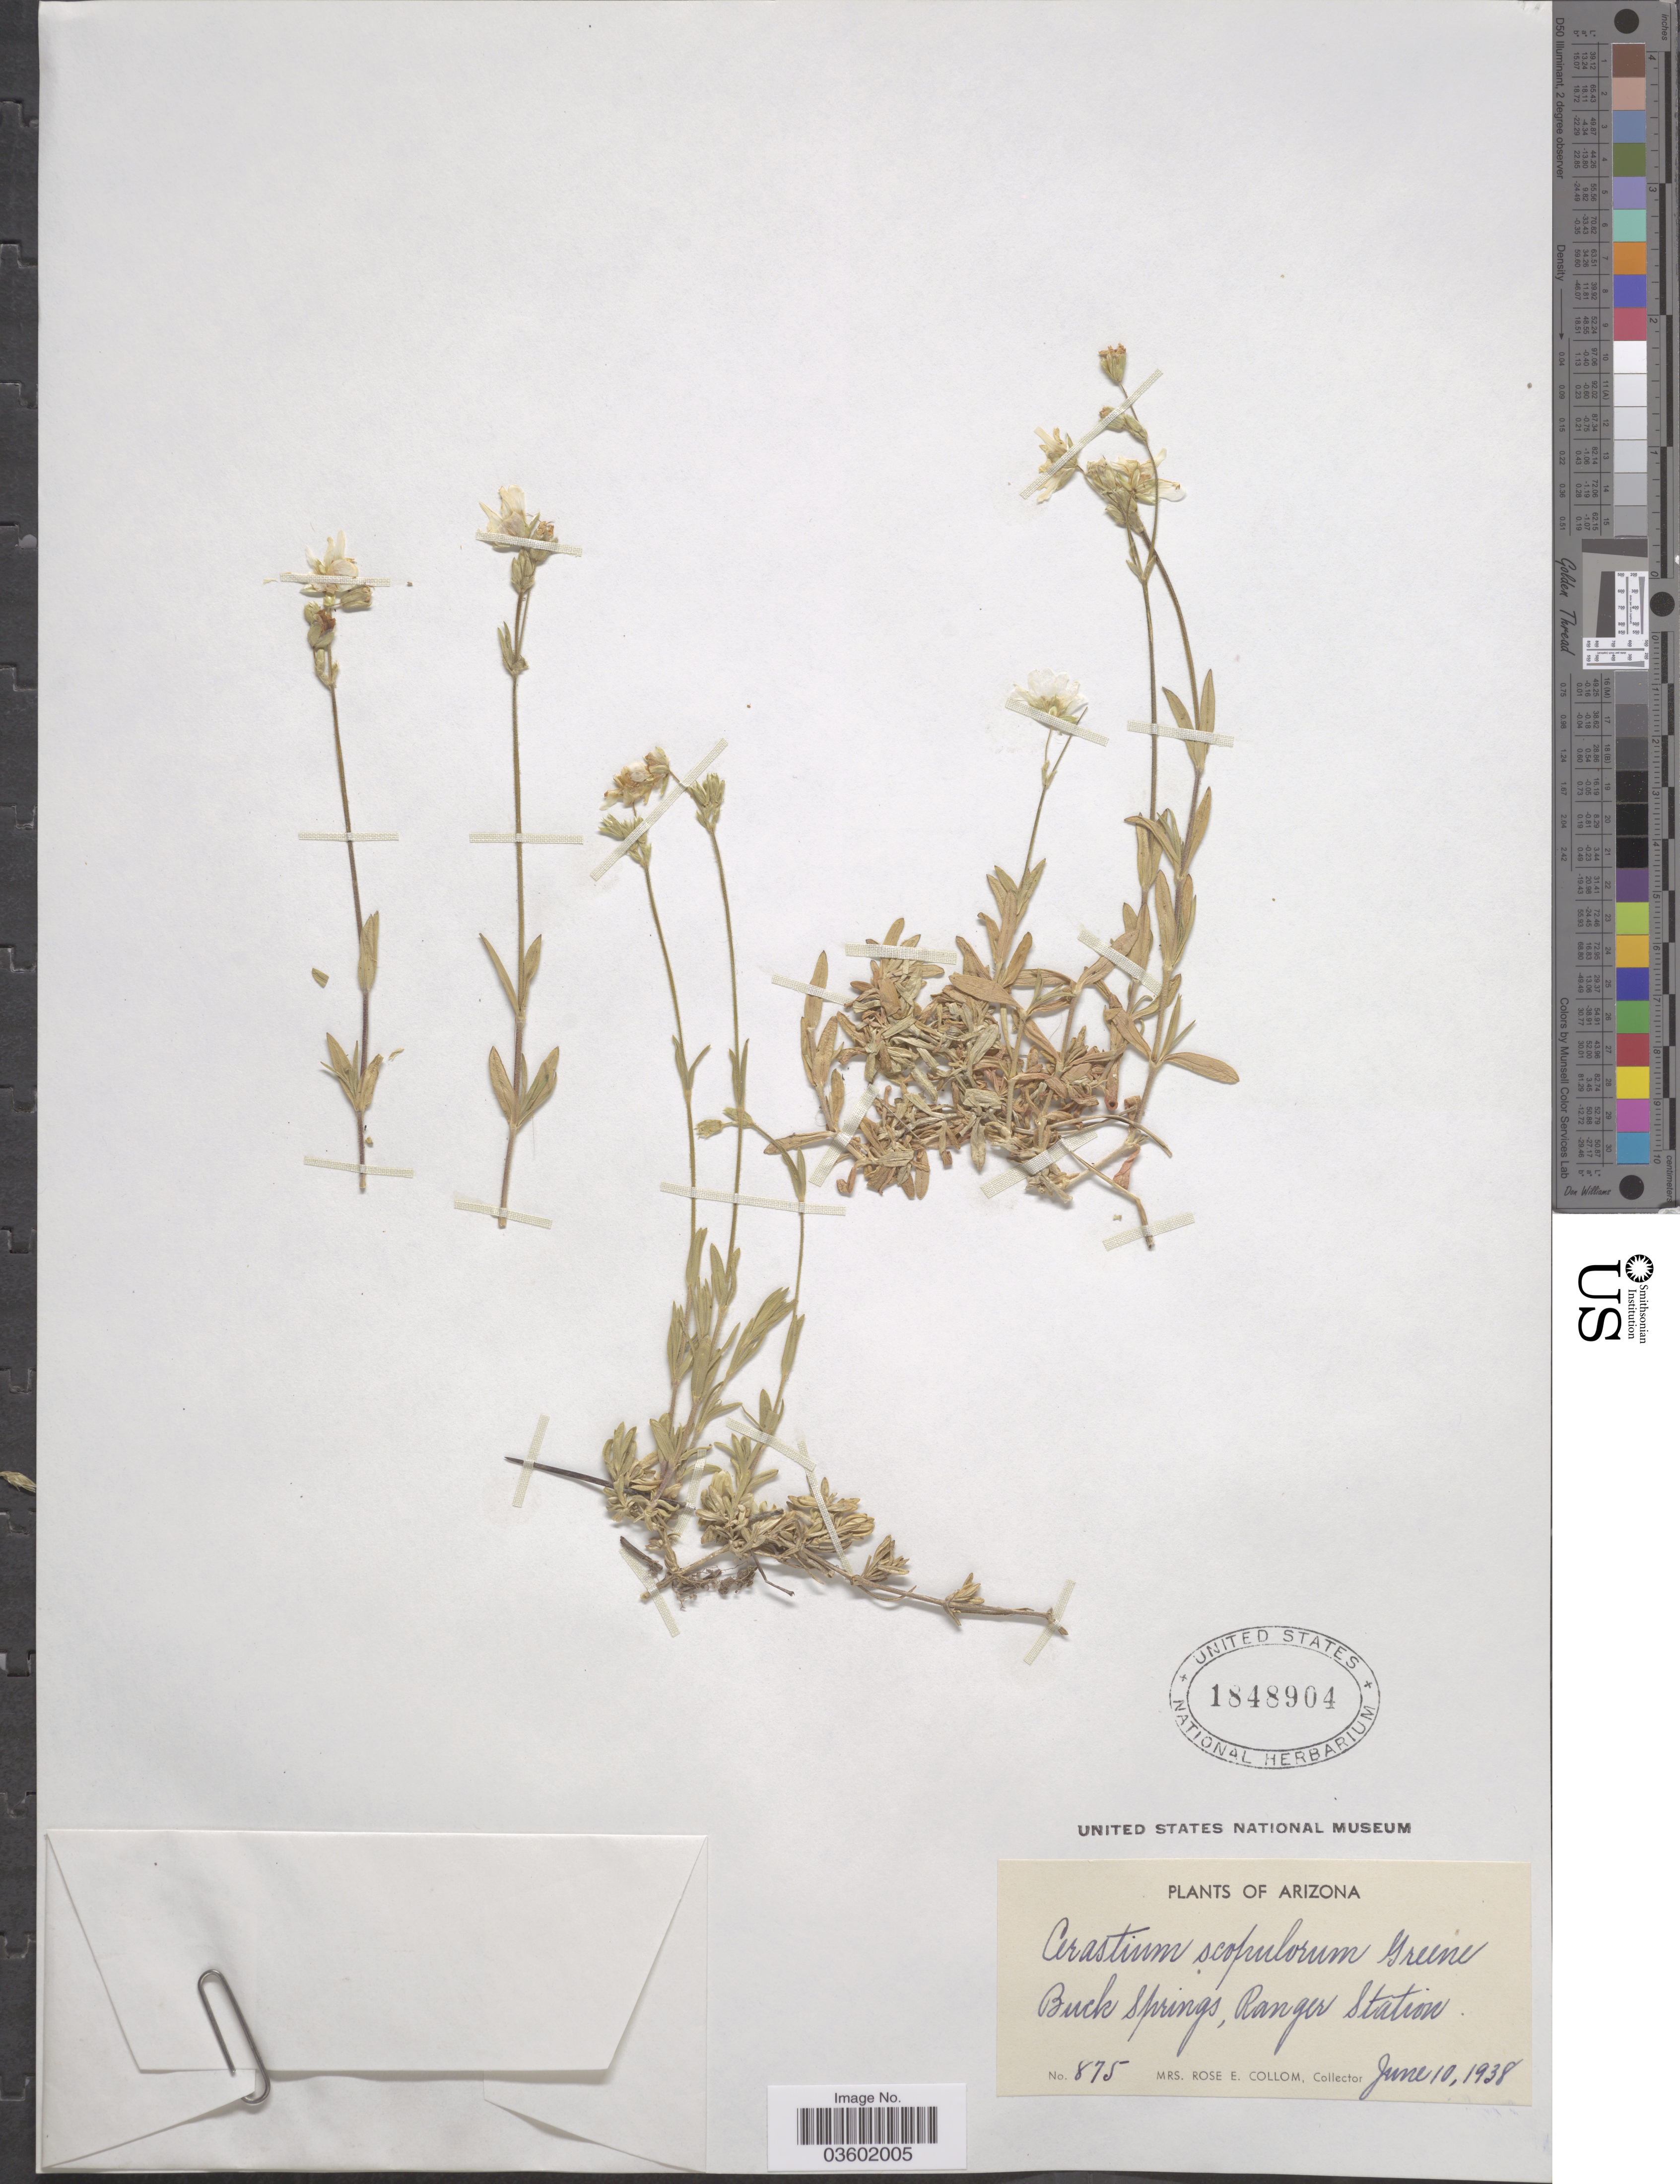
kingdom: Plantae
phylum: Tracheophyta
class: Magnoliopsida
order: Caryophyllales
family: Caryophyllaceae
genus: Cerastium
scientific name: Cerastium scopulorum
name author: Greene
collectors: R. E. Collom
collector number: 875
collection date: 1938-06-10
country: United States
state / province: Arizona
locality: Buck Springs, Ranger Station.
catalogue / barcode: US 1848904